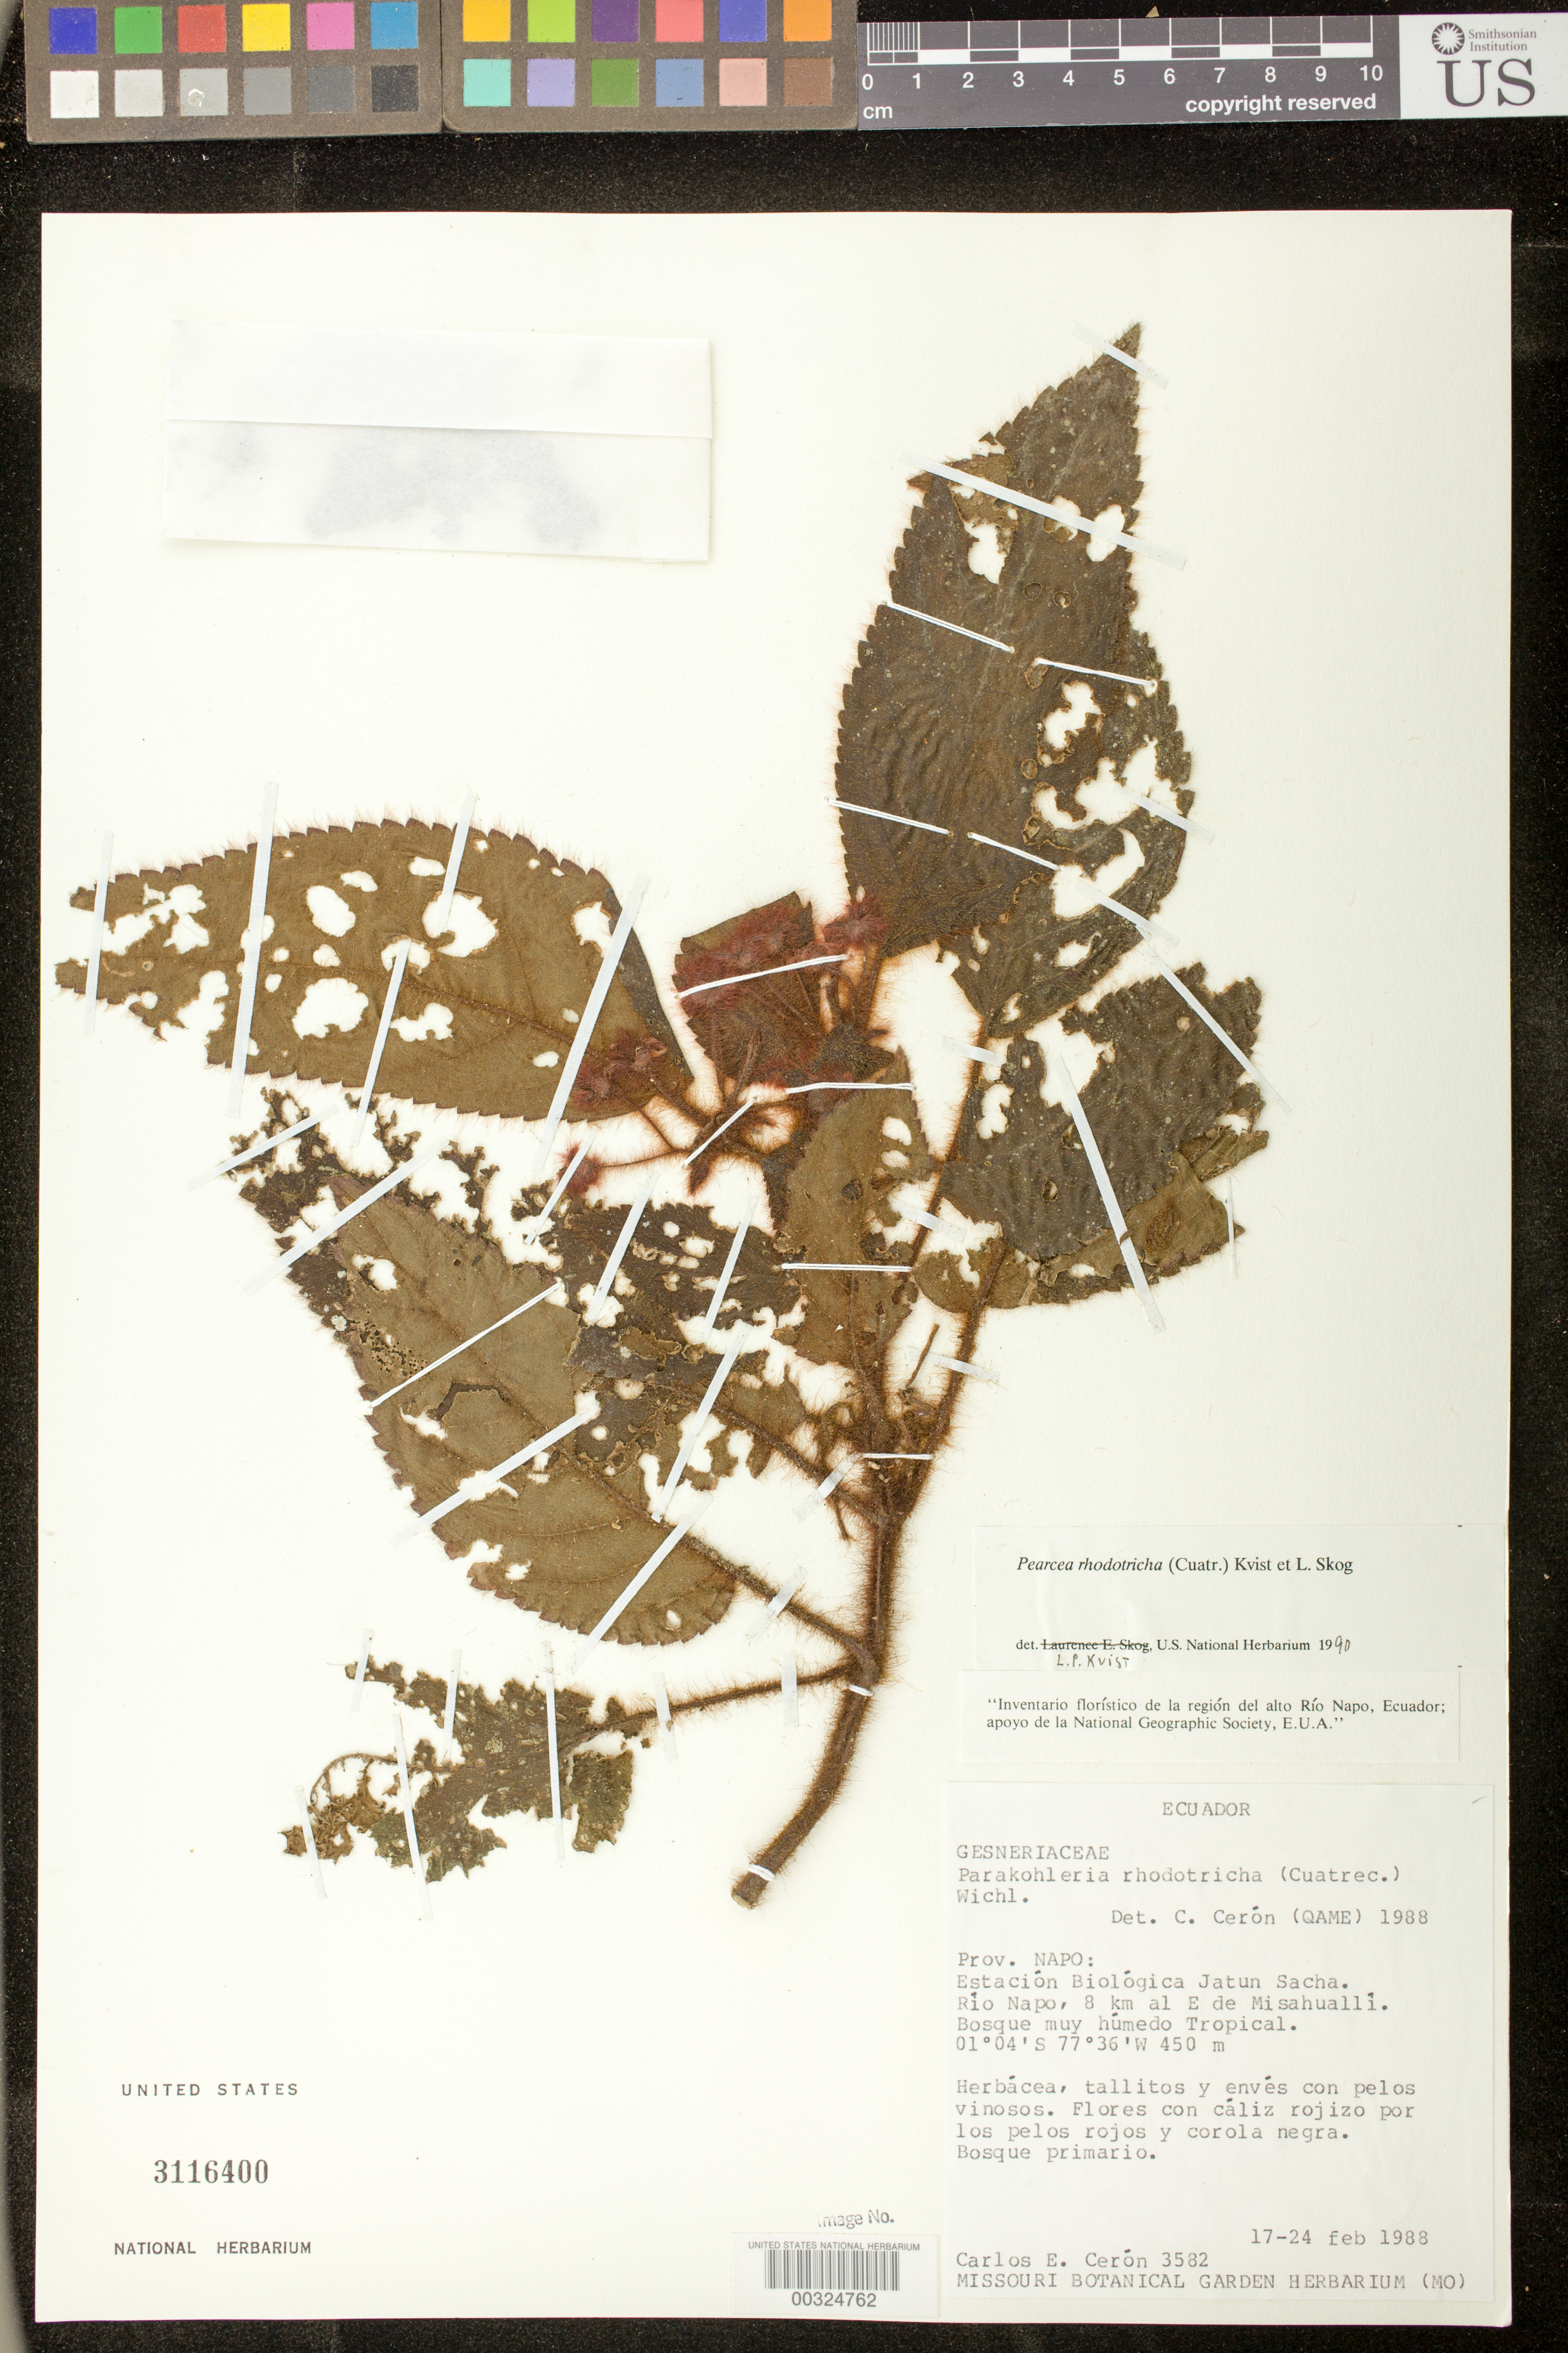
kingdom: Plantae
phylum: Tracheophyta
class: Magnoliopsida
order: Lamiales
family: Gesneriaceae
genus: Pearcea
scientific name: Pearcea rhodotricha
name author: (Cuatrec.) L.P. Kvist & L.E. Skog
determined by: Clark, J. L., (SEL), The Marie Selby Botanical Garden (UNITED STATES)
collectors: C. E. Cerón M.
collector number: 3582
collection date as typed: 17-24 Feb 1988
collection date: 1988-02-17/1988-02-24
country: Ecuador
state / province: Napo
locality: Estacion Biologica Jatun Sacha, Rio Napo, 8 km E of Misahualli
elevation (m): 450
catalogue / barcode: US 3116400